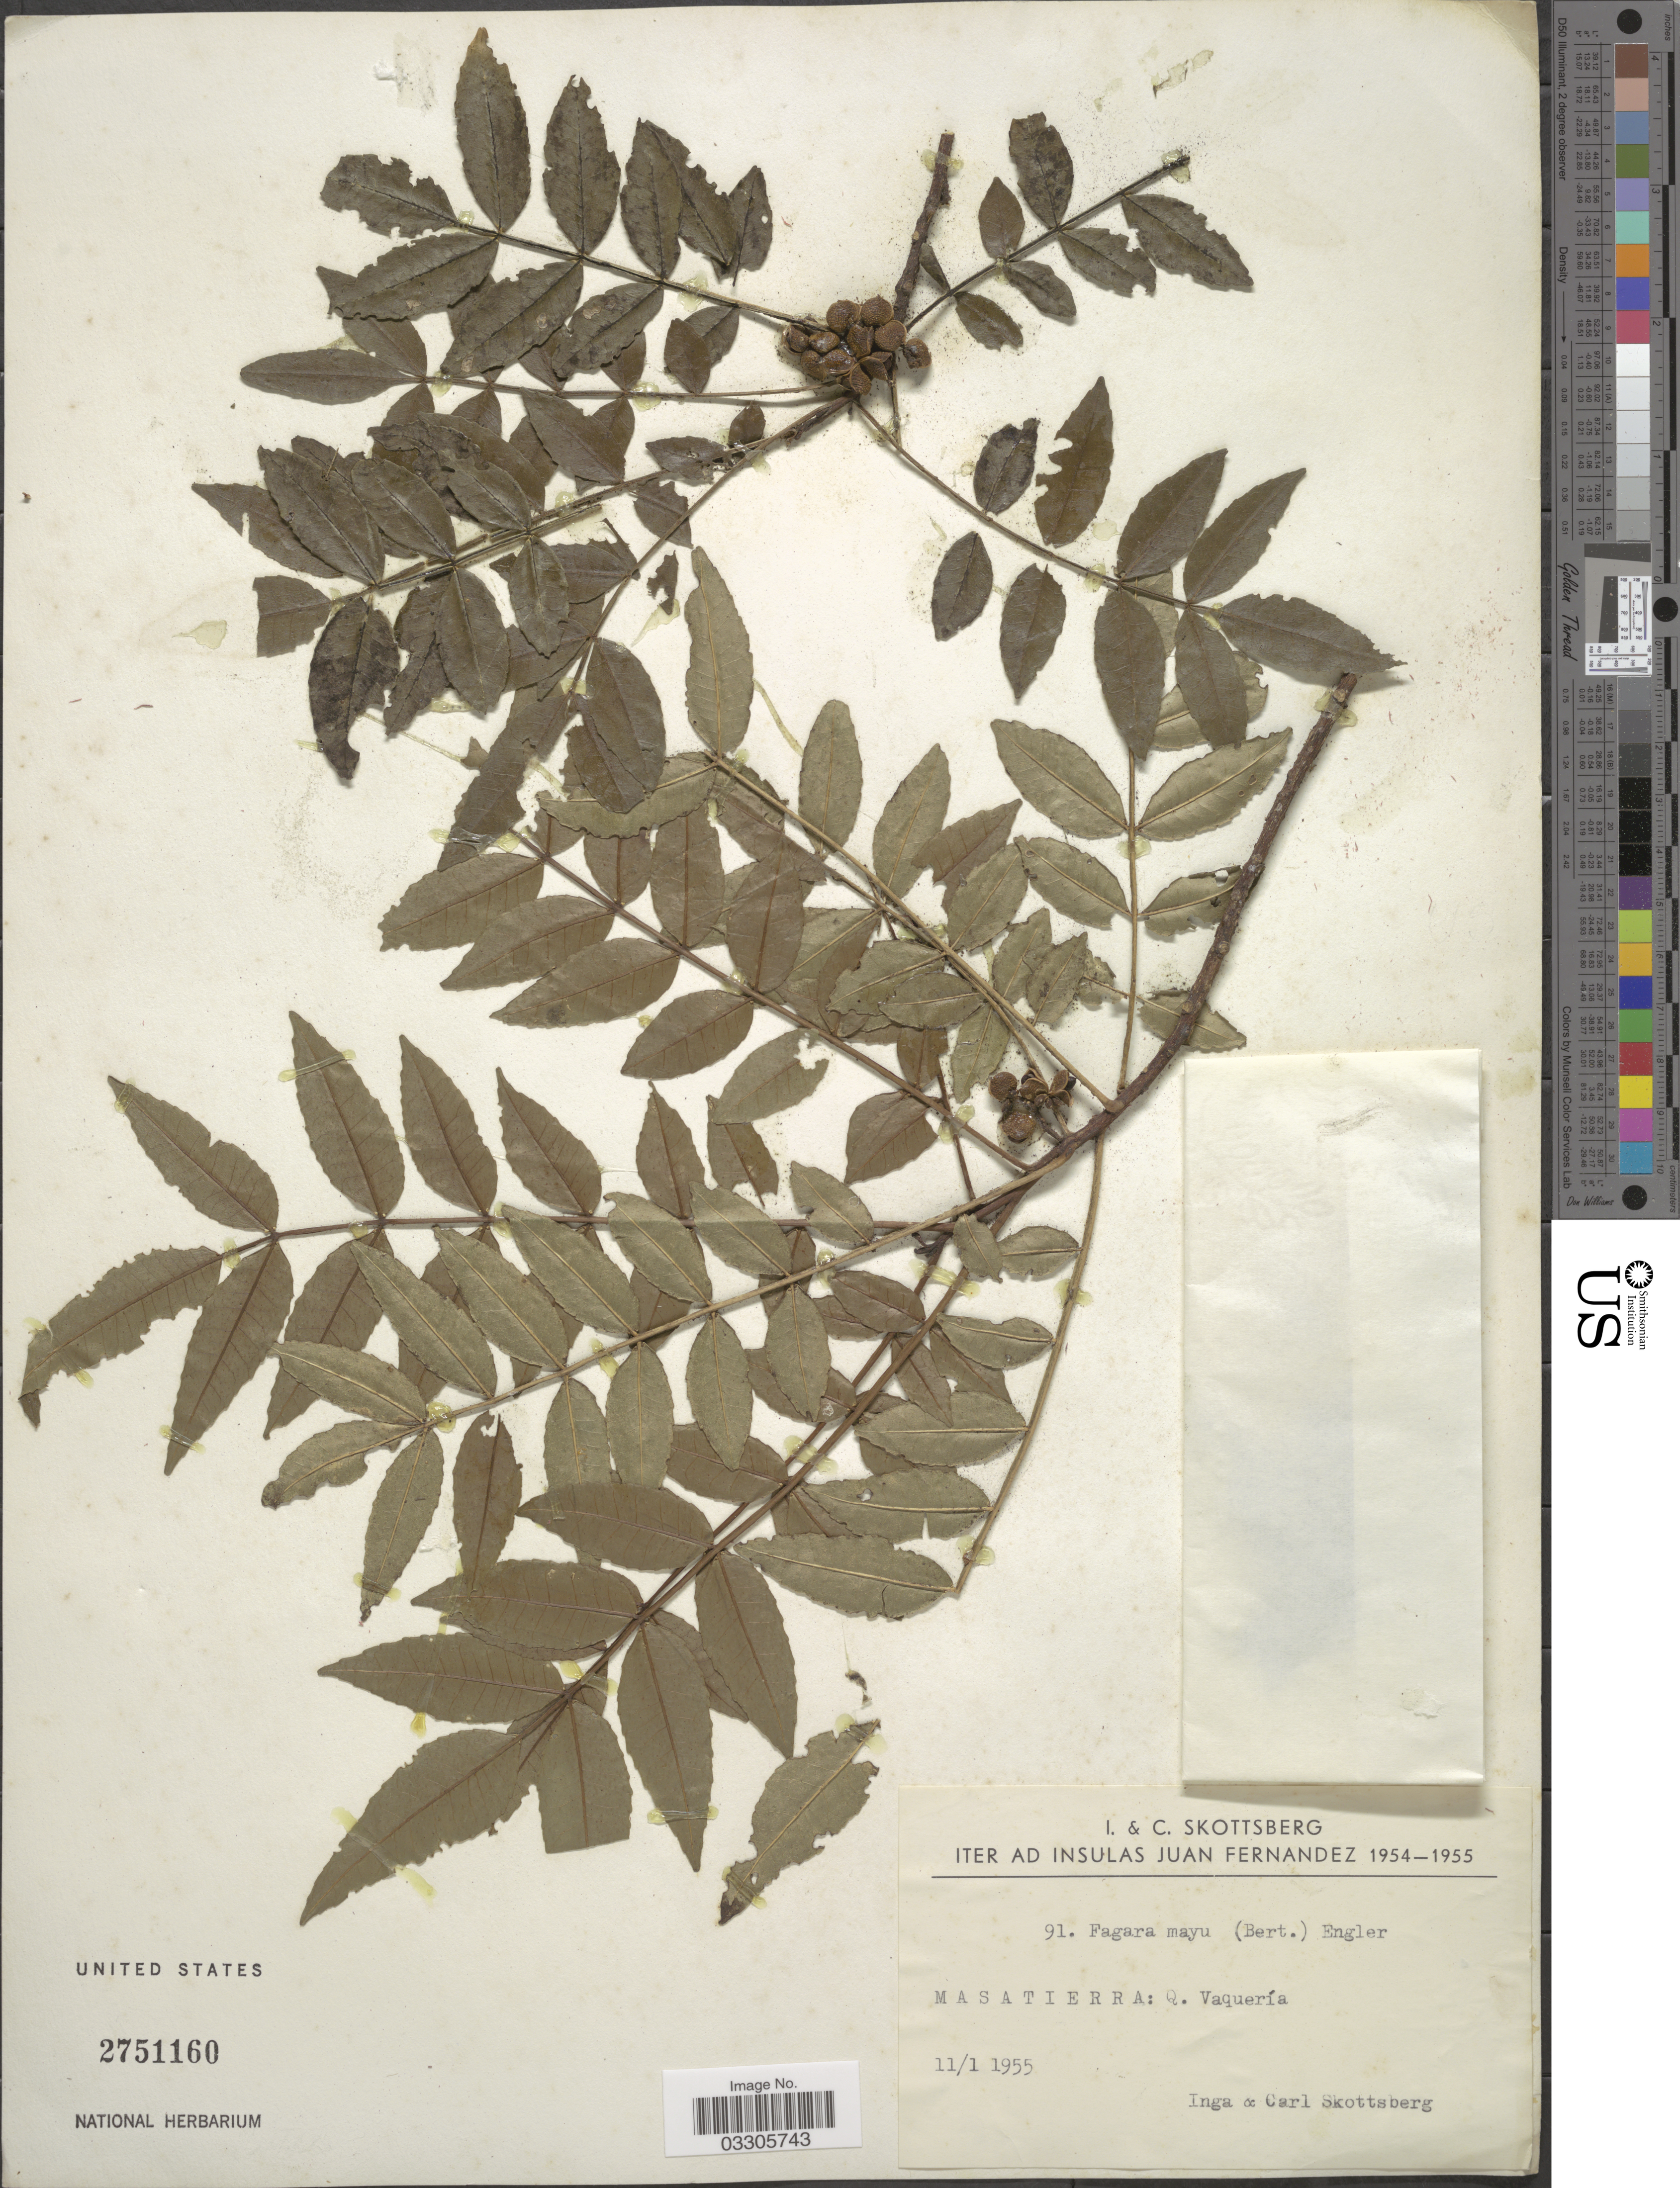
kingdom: Plantae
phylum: Tracheophyta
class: Magnoliopsida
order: Sapindales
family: Rutaceae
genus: Zanthoxylum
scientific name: Zanthoxylum mayu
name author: Bertero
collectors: I. Skottsberg & C. Skottsberg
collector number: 91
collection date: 1955-01-11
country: Chile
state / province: Valparaíso (V)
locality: Insulas Juan Fernandez, Masatierra: Q. Vaquería.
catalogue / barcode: US 2751160